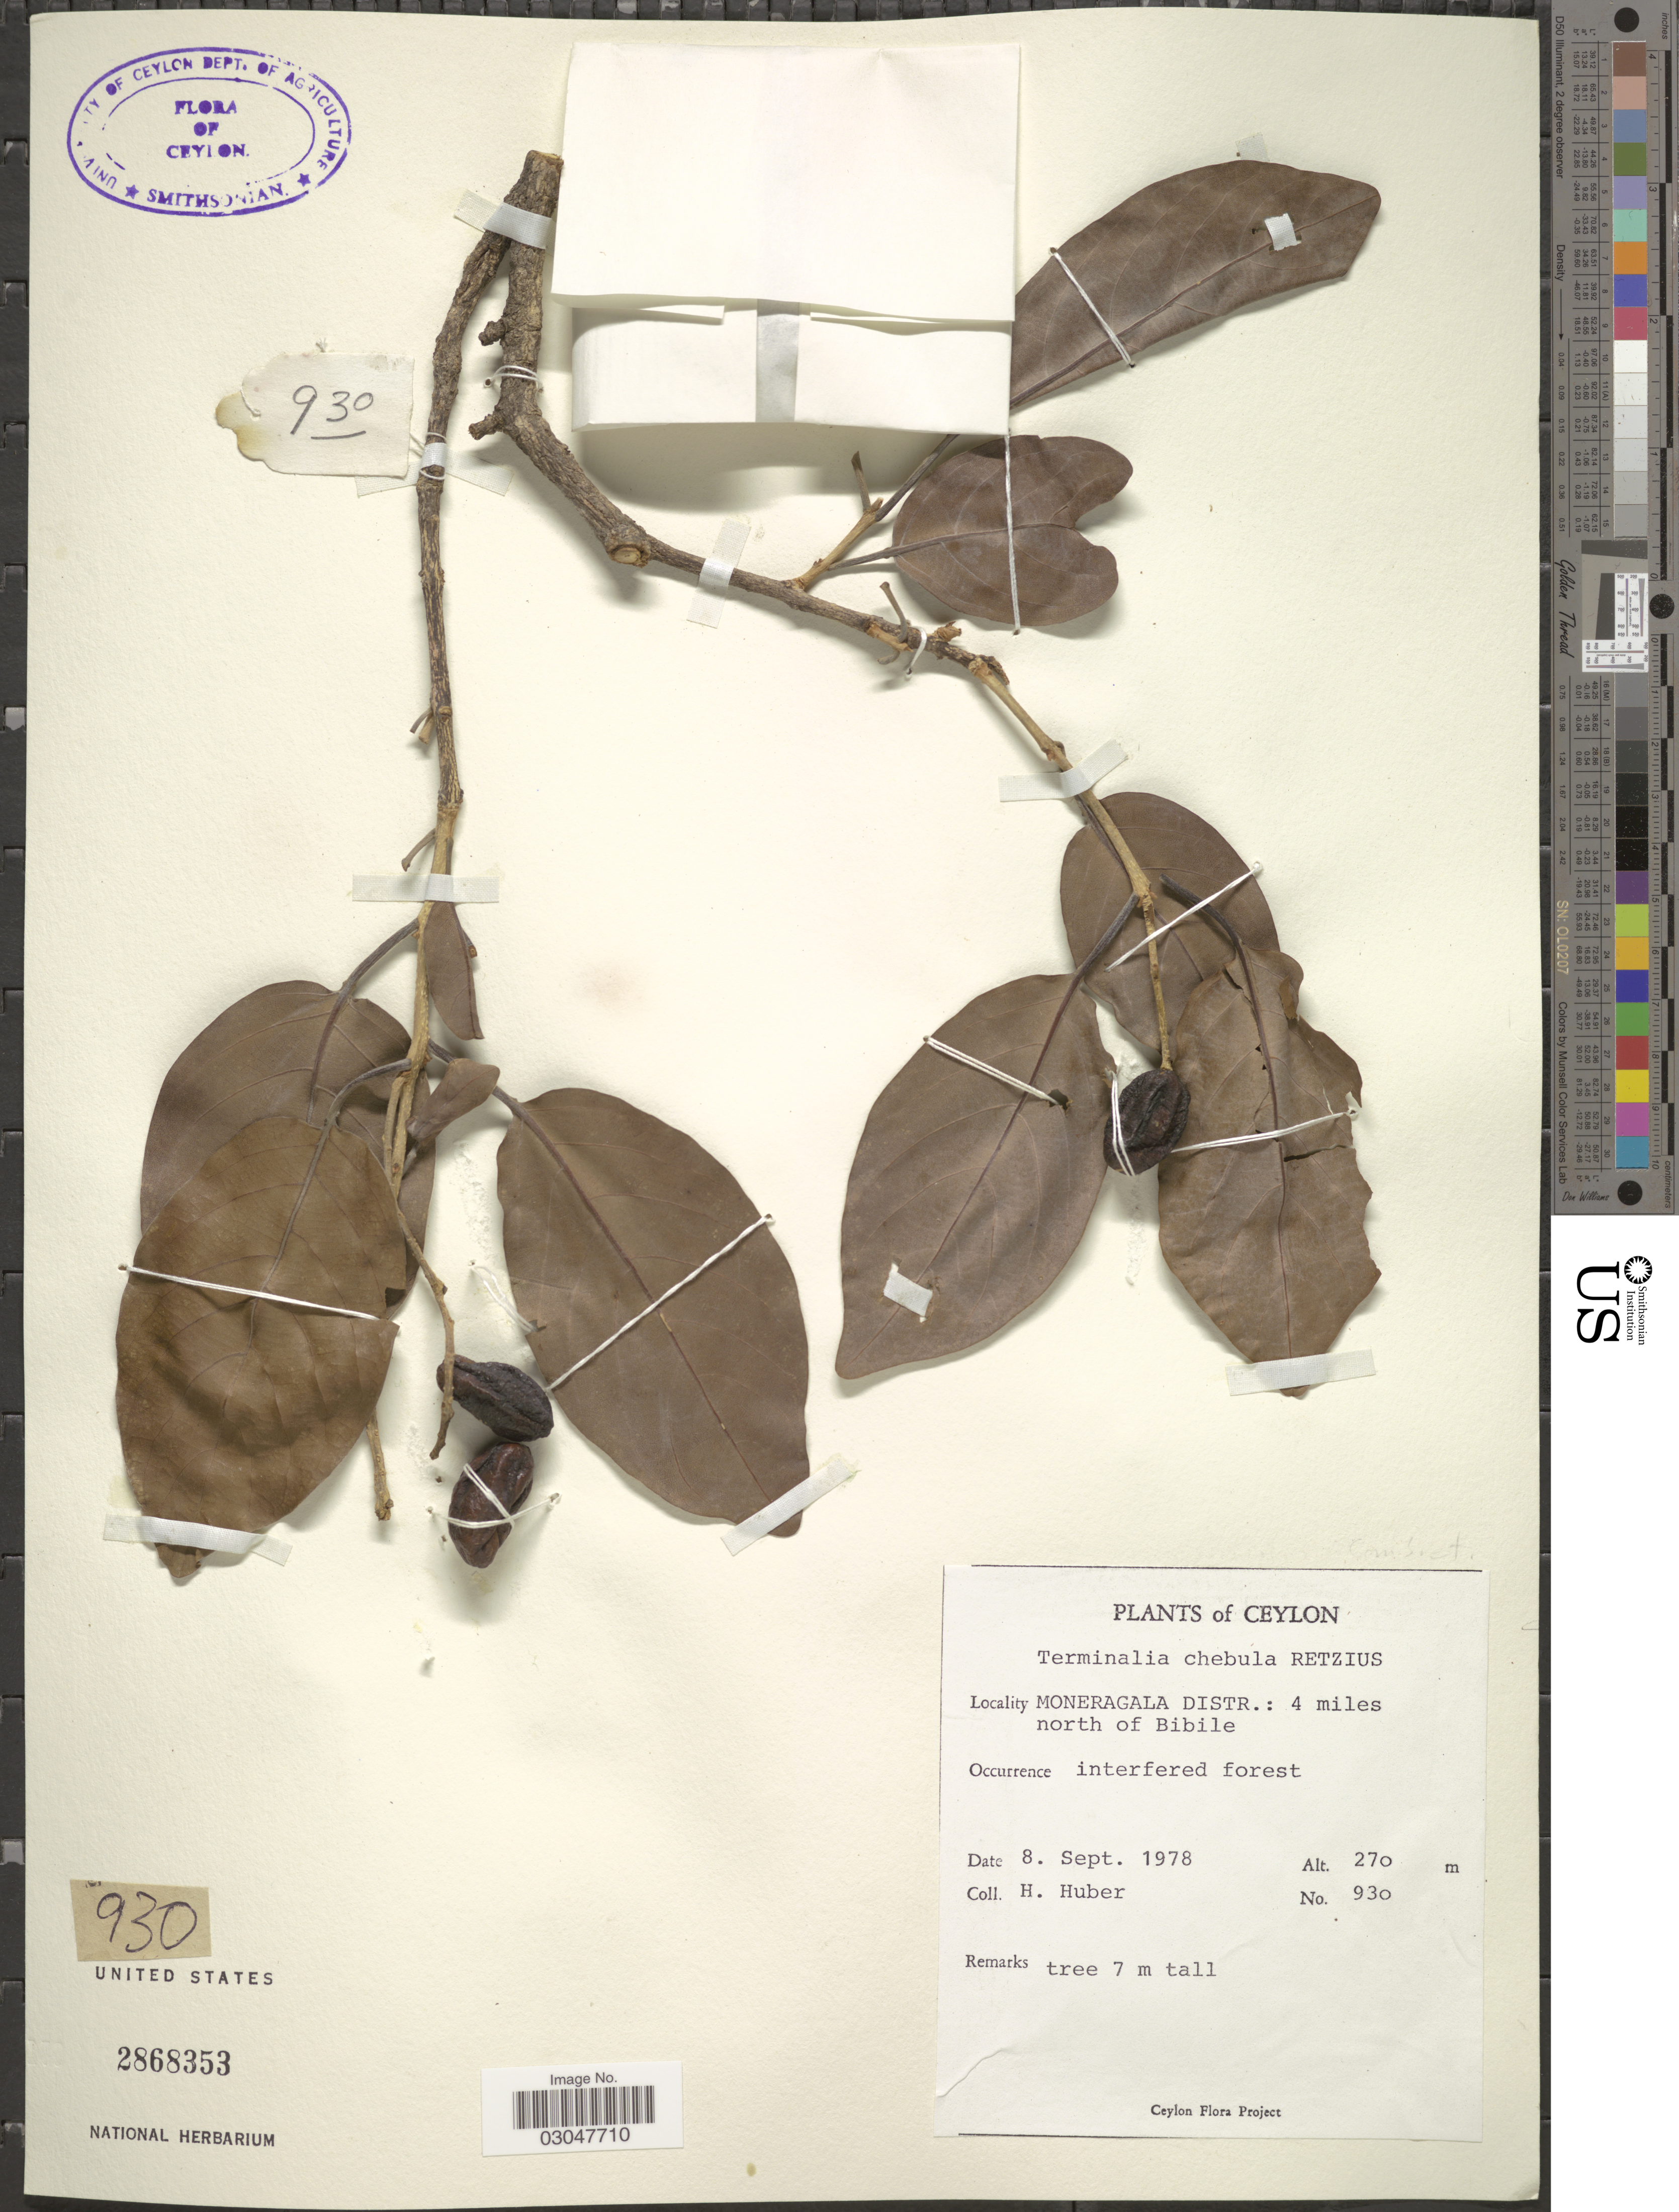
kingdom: Plantae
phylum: Tracheophyta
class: Magnoliopsida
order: Myrtales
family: Combretaceae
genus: Terminalia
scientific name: Terminalia chebula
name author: Retz.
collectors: H. Huber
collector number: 930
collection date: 1978-09-08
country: Sri Lanka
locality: Ceylon. Moneragala Distr.: 4 miles north of Bibile.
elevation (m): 270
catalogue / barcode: US 2868353